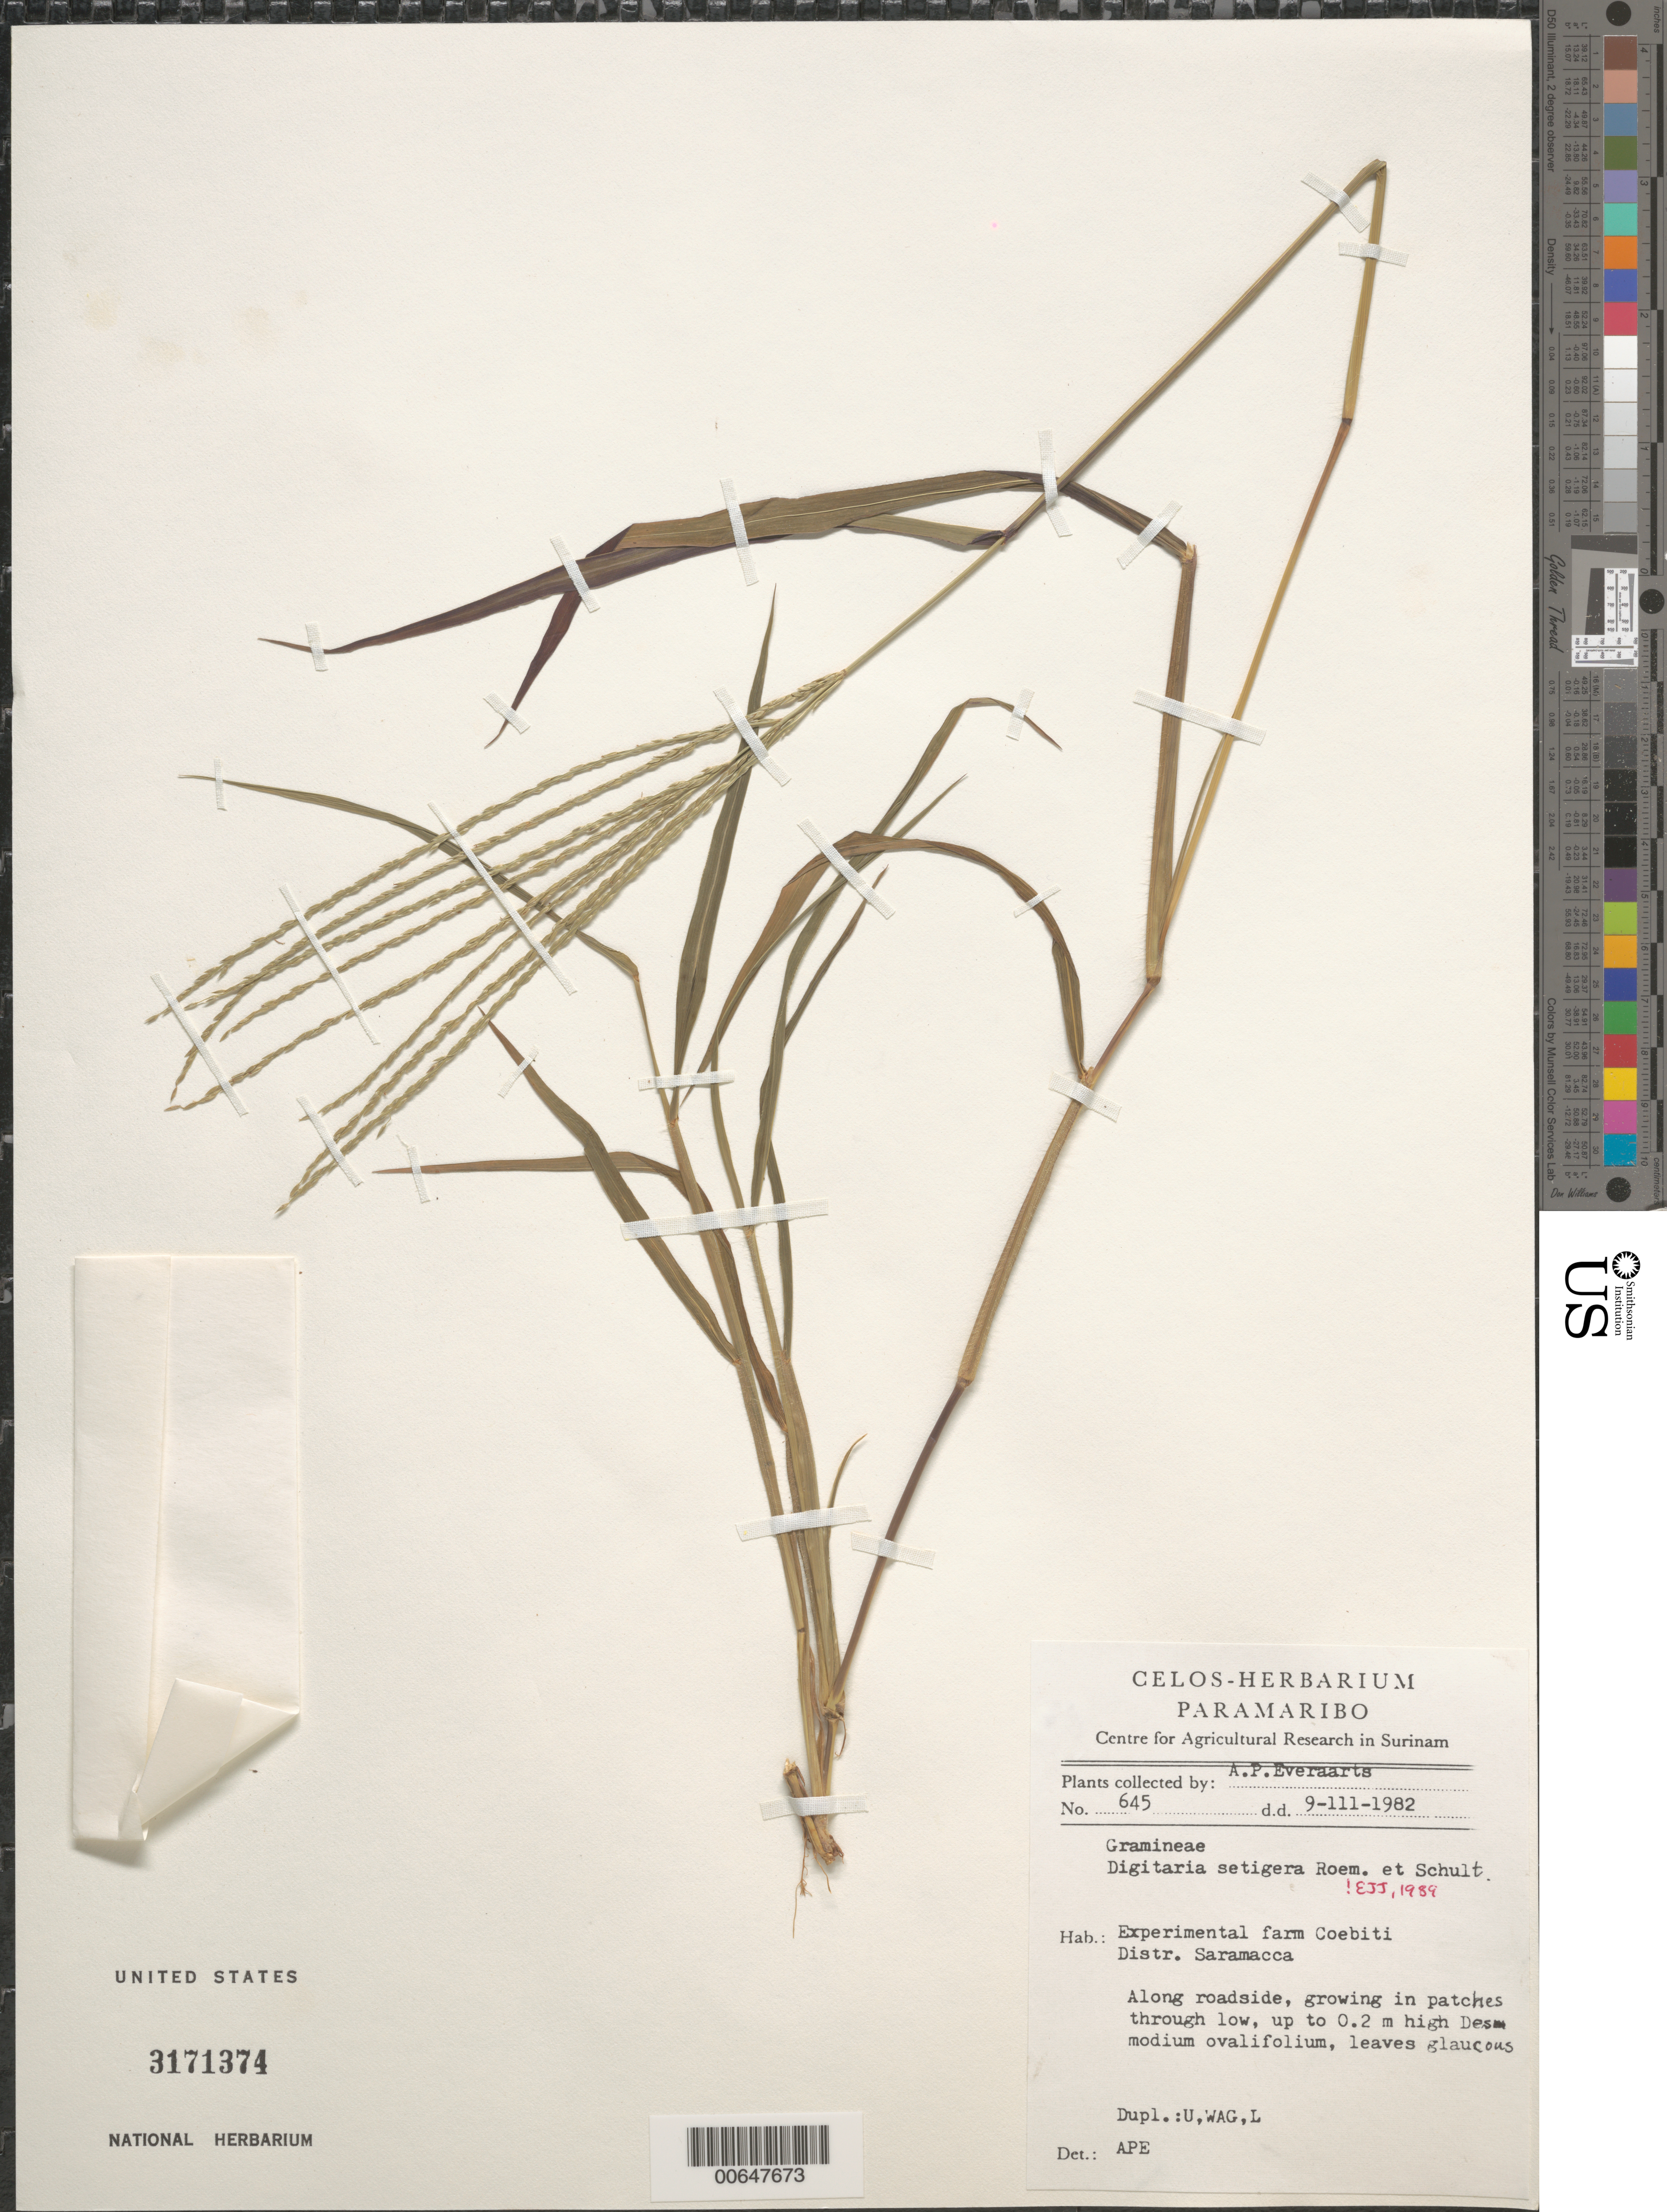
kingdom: Plantae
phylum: Tracheophyta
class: Liliopsida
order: Poales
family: Poaceae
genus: Digitaria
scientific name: Digitaria setigera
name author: Roth ex Roem. & Schult.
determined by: Judziewicz, E. J.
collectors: A. Everaarts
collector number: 645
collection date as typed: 9-Mar-82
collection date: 1982-03-09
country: Suriname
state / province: Saramacca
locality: Coebiti Experimental Farm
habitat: Roadside, growing in patches through low, up to 0.2 m Desmodium ovalifolium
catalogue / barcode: US 3171374